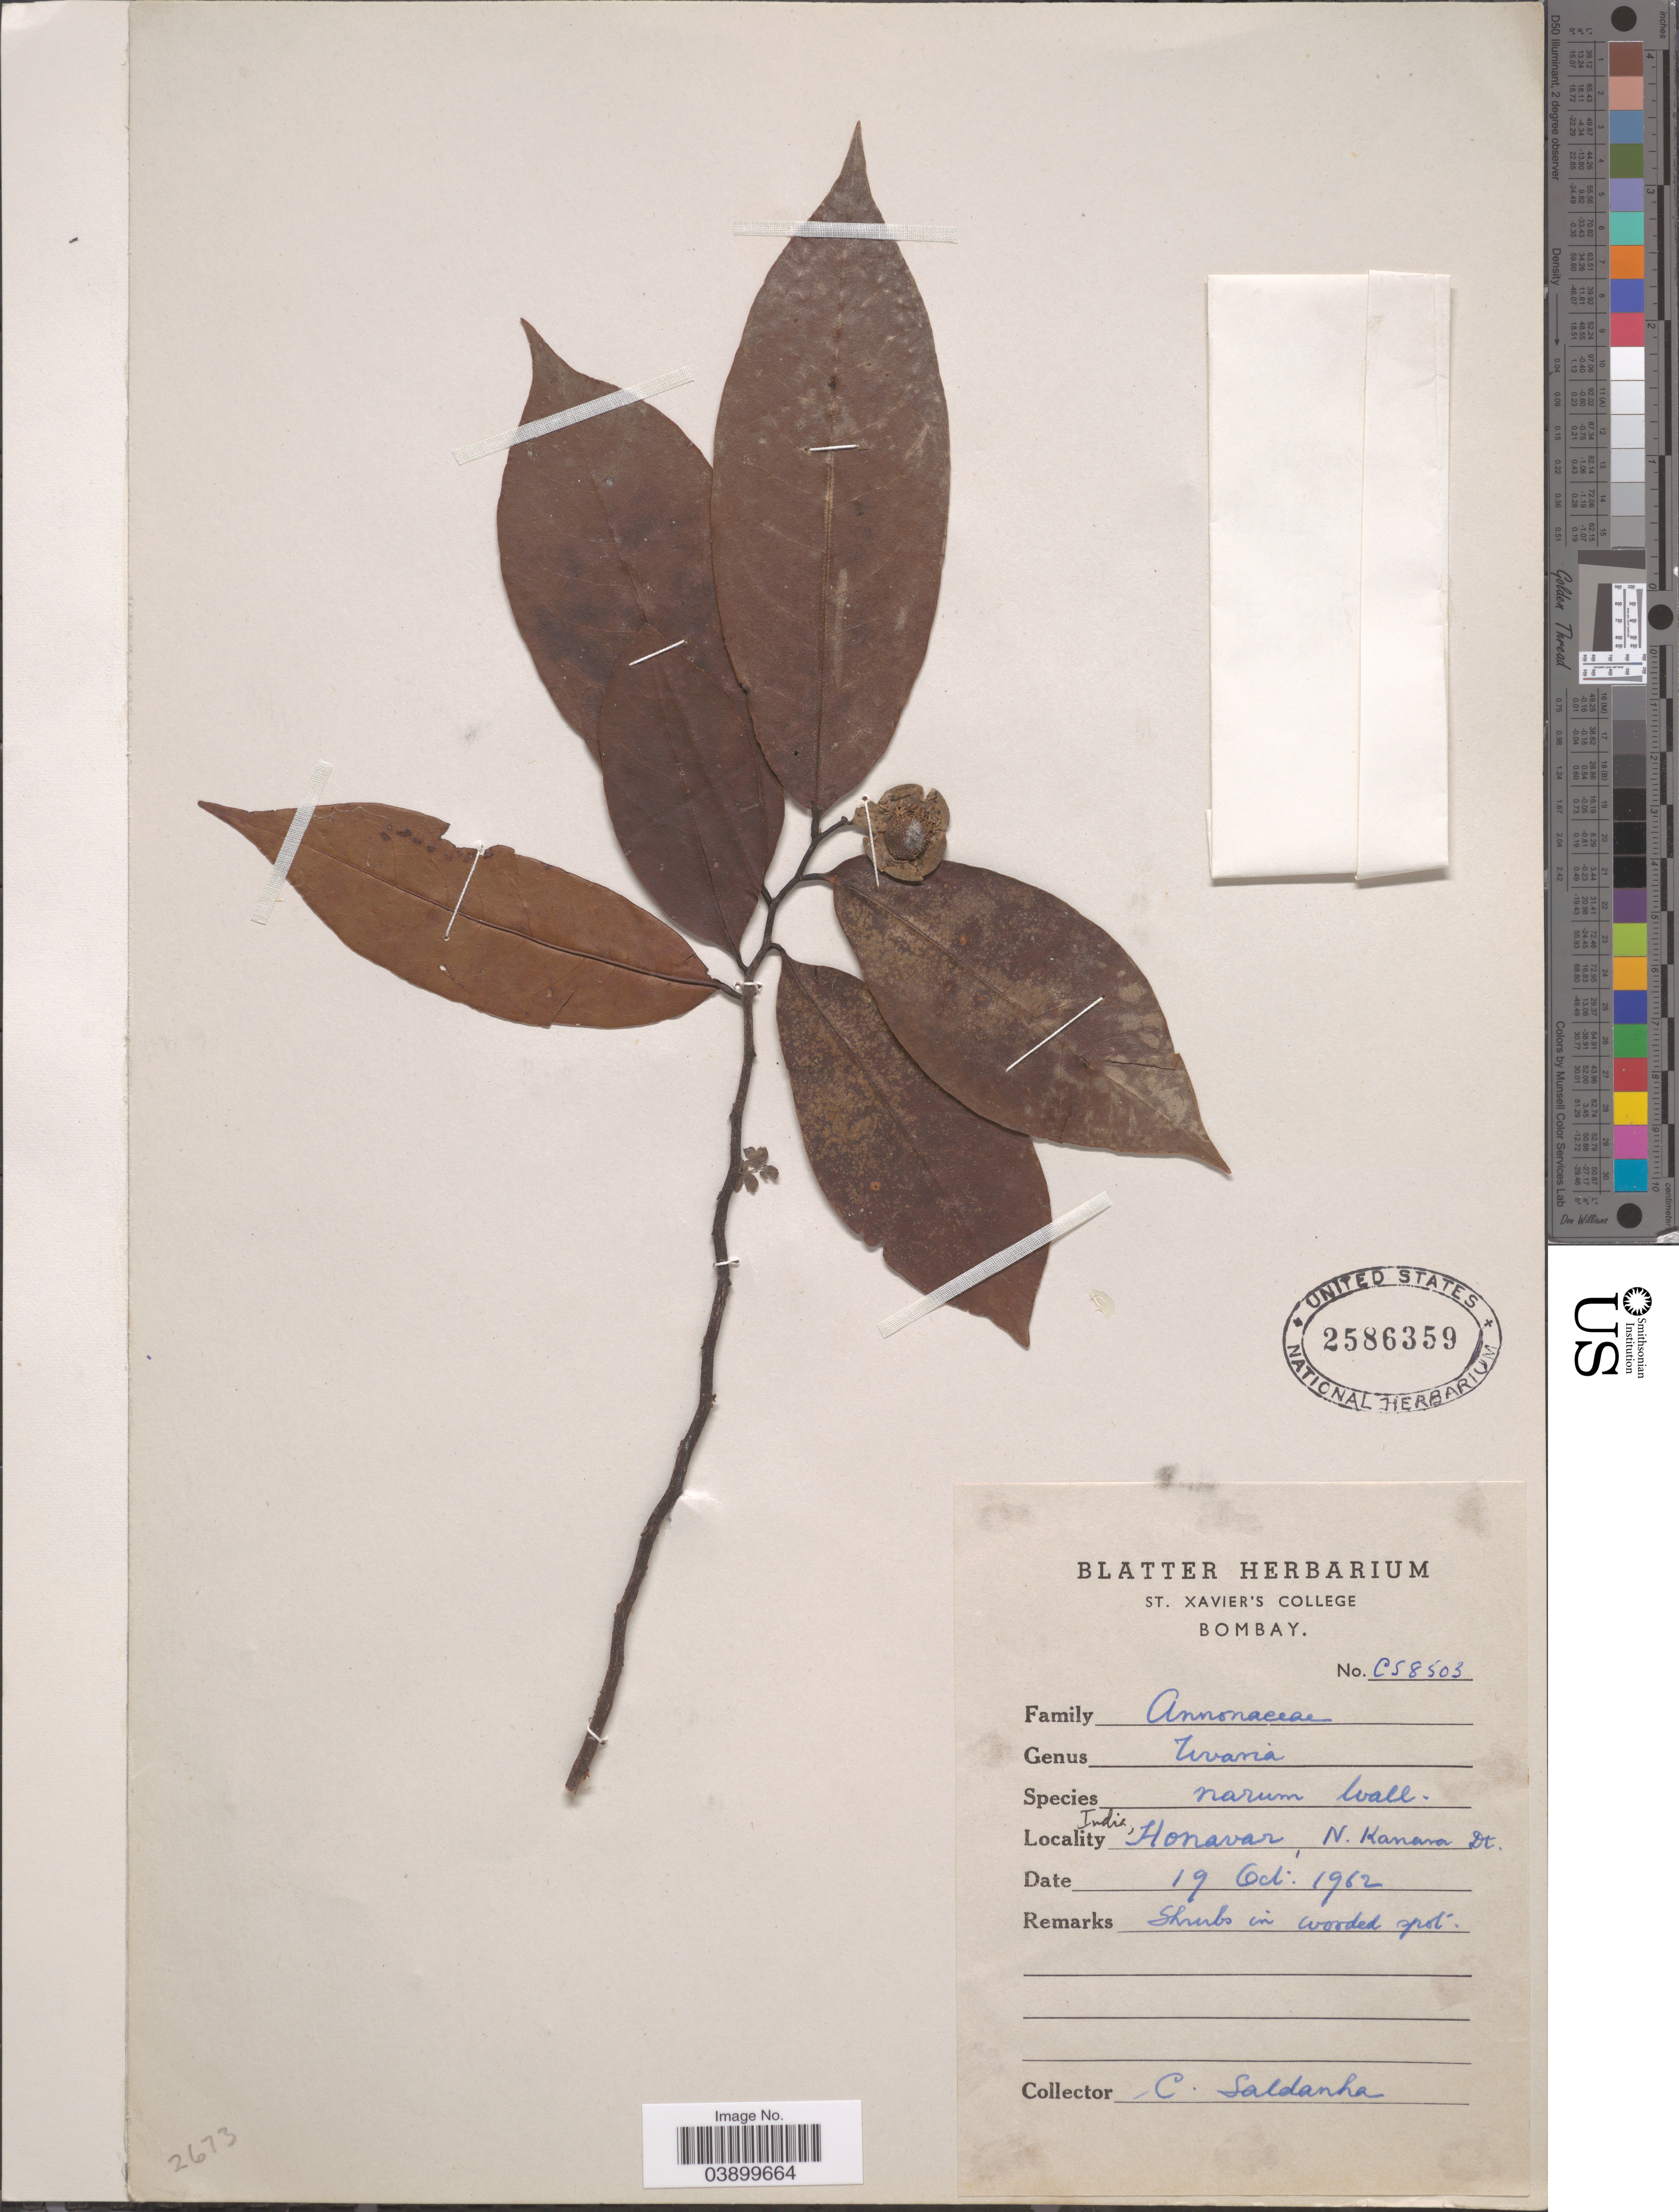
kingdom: Plantae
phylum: Tracheophyta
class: Magnoliopsida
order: Magnoliales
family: Annonaceae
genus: Uvaria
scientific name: Uvaria narum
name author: (Dunal) Blume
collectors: C. Saldanha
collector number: C58503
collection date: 1962-10-19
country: India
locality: Honavar, N. Kanara Dt.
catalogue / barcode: US 2586359